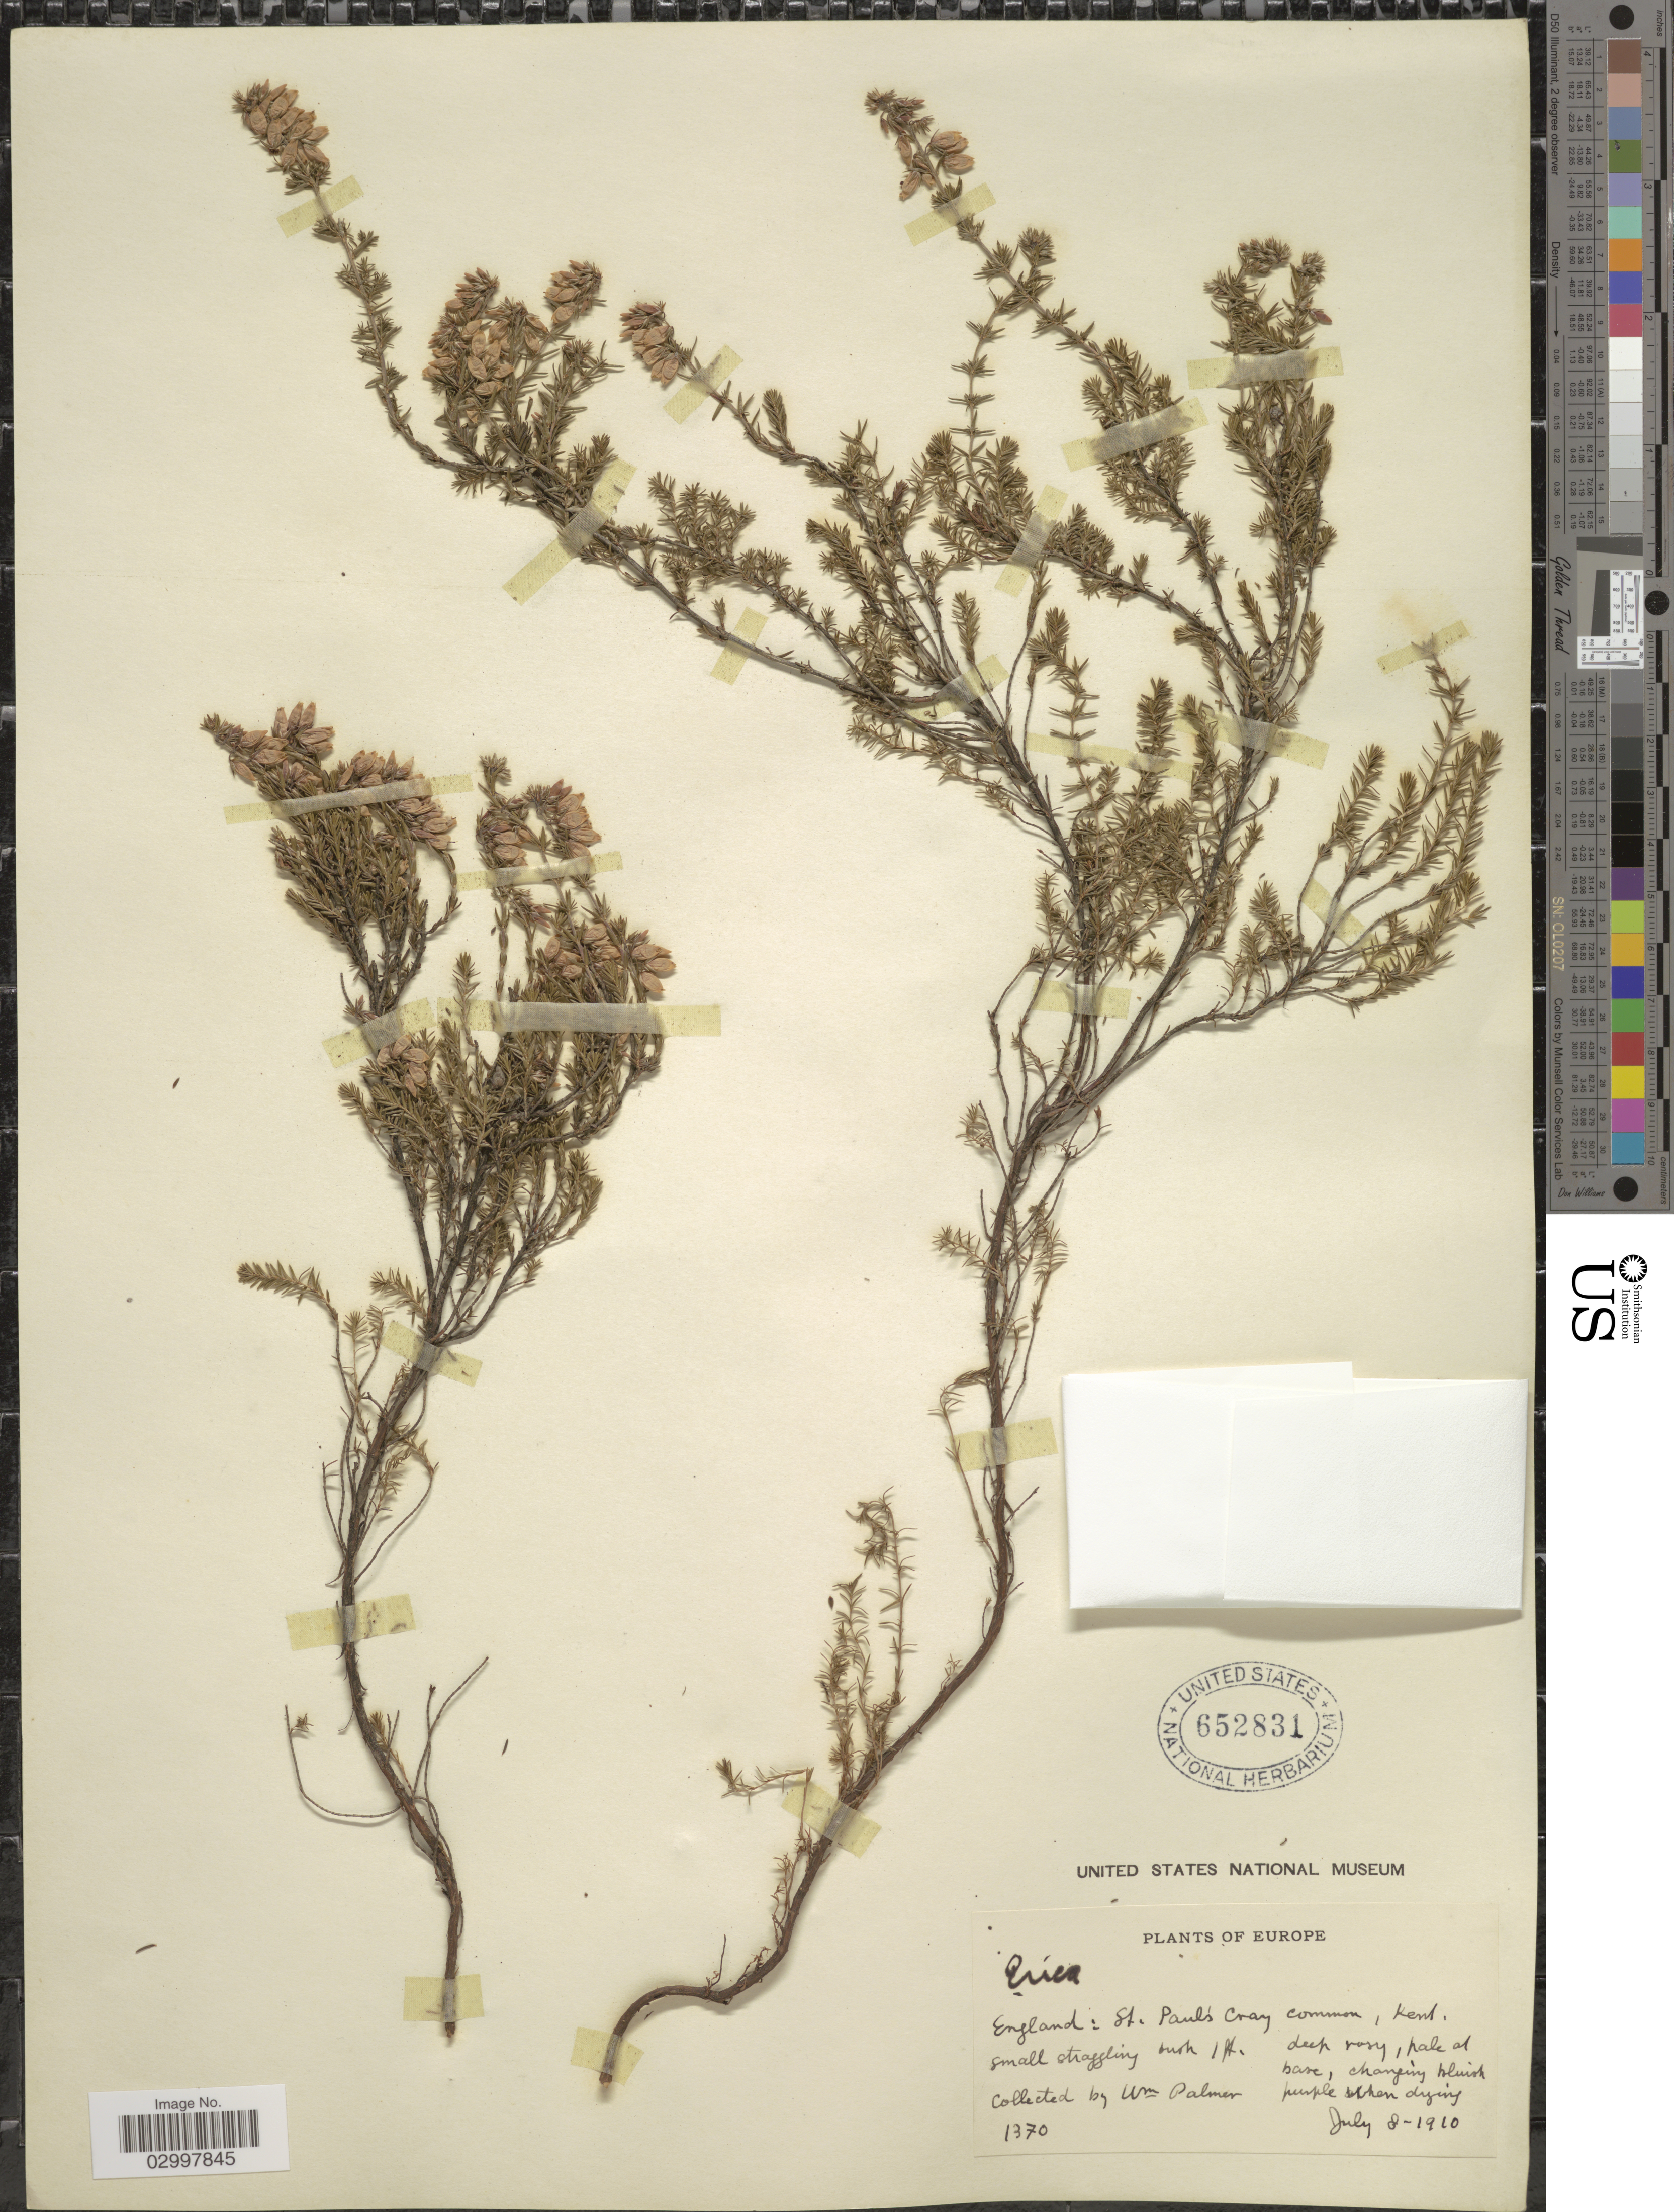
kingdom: Plantae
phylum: Tracheophyta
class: Magnoliopsida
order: Ericales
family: Ericaceae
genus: Erica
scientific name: Erica sp.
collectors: W. Palmer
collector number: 1370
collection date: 1910-07-08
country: United Kingdom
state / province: England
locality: St. Paul's Cray Common, Kent.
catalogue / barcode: US 652831